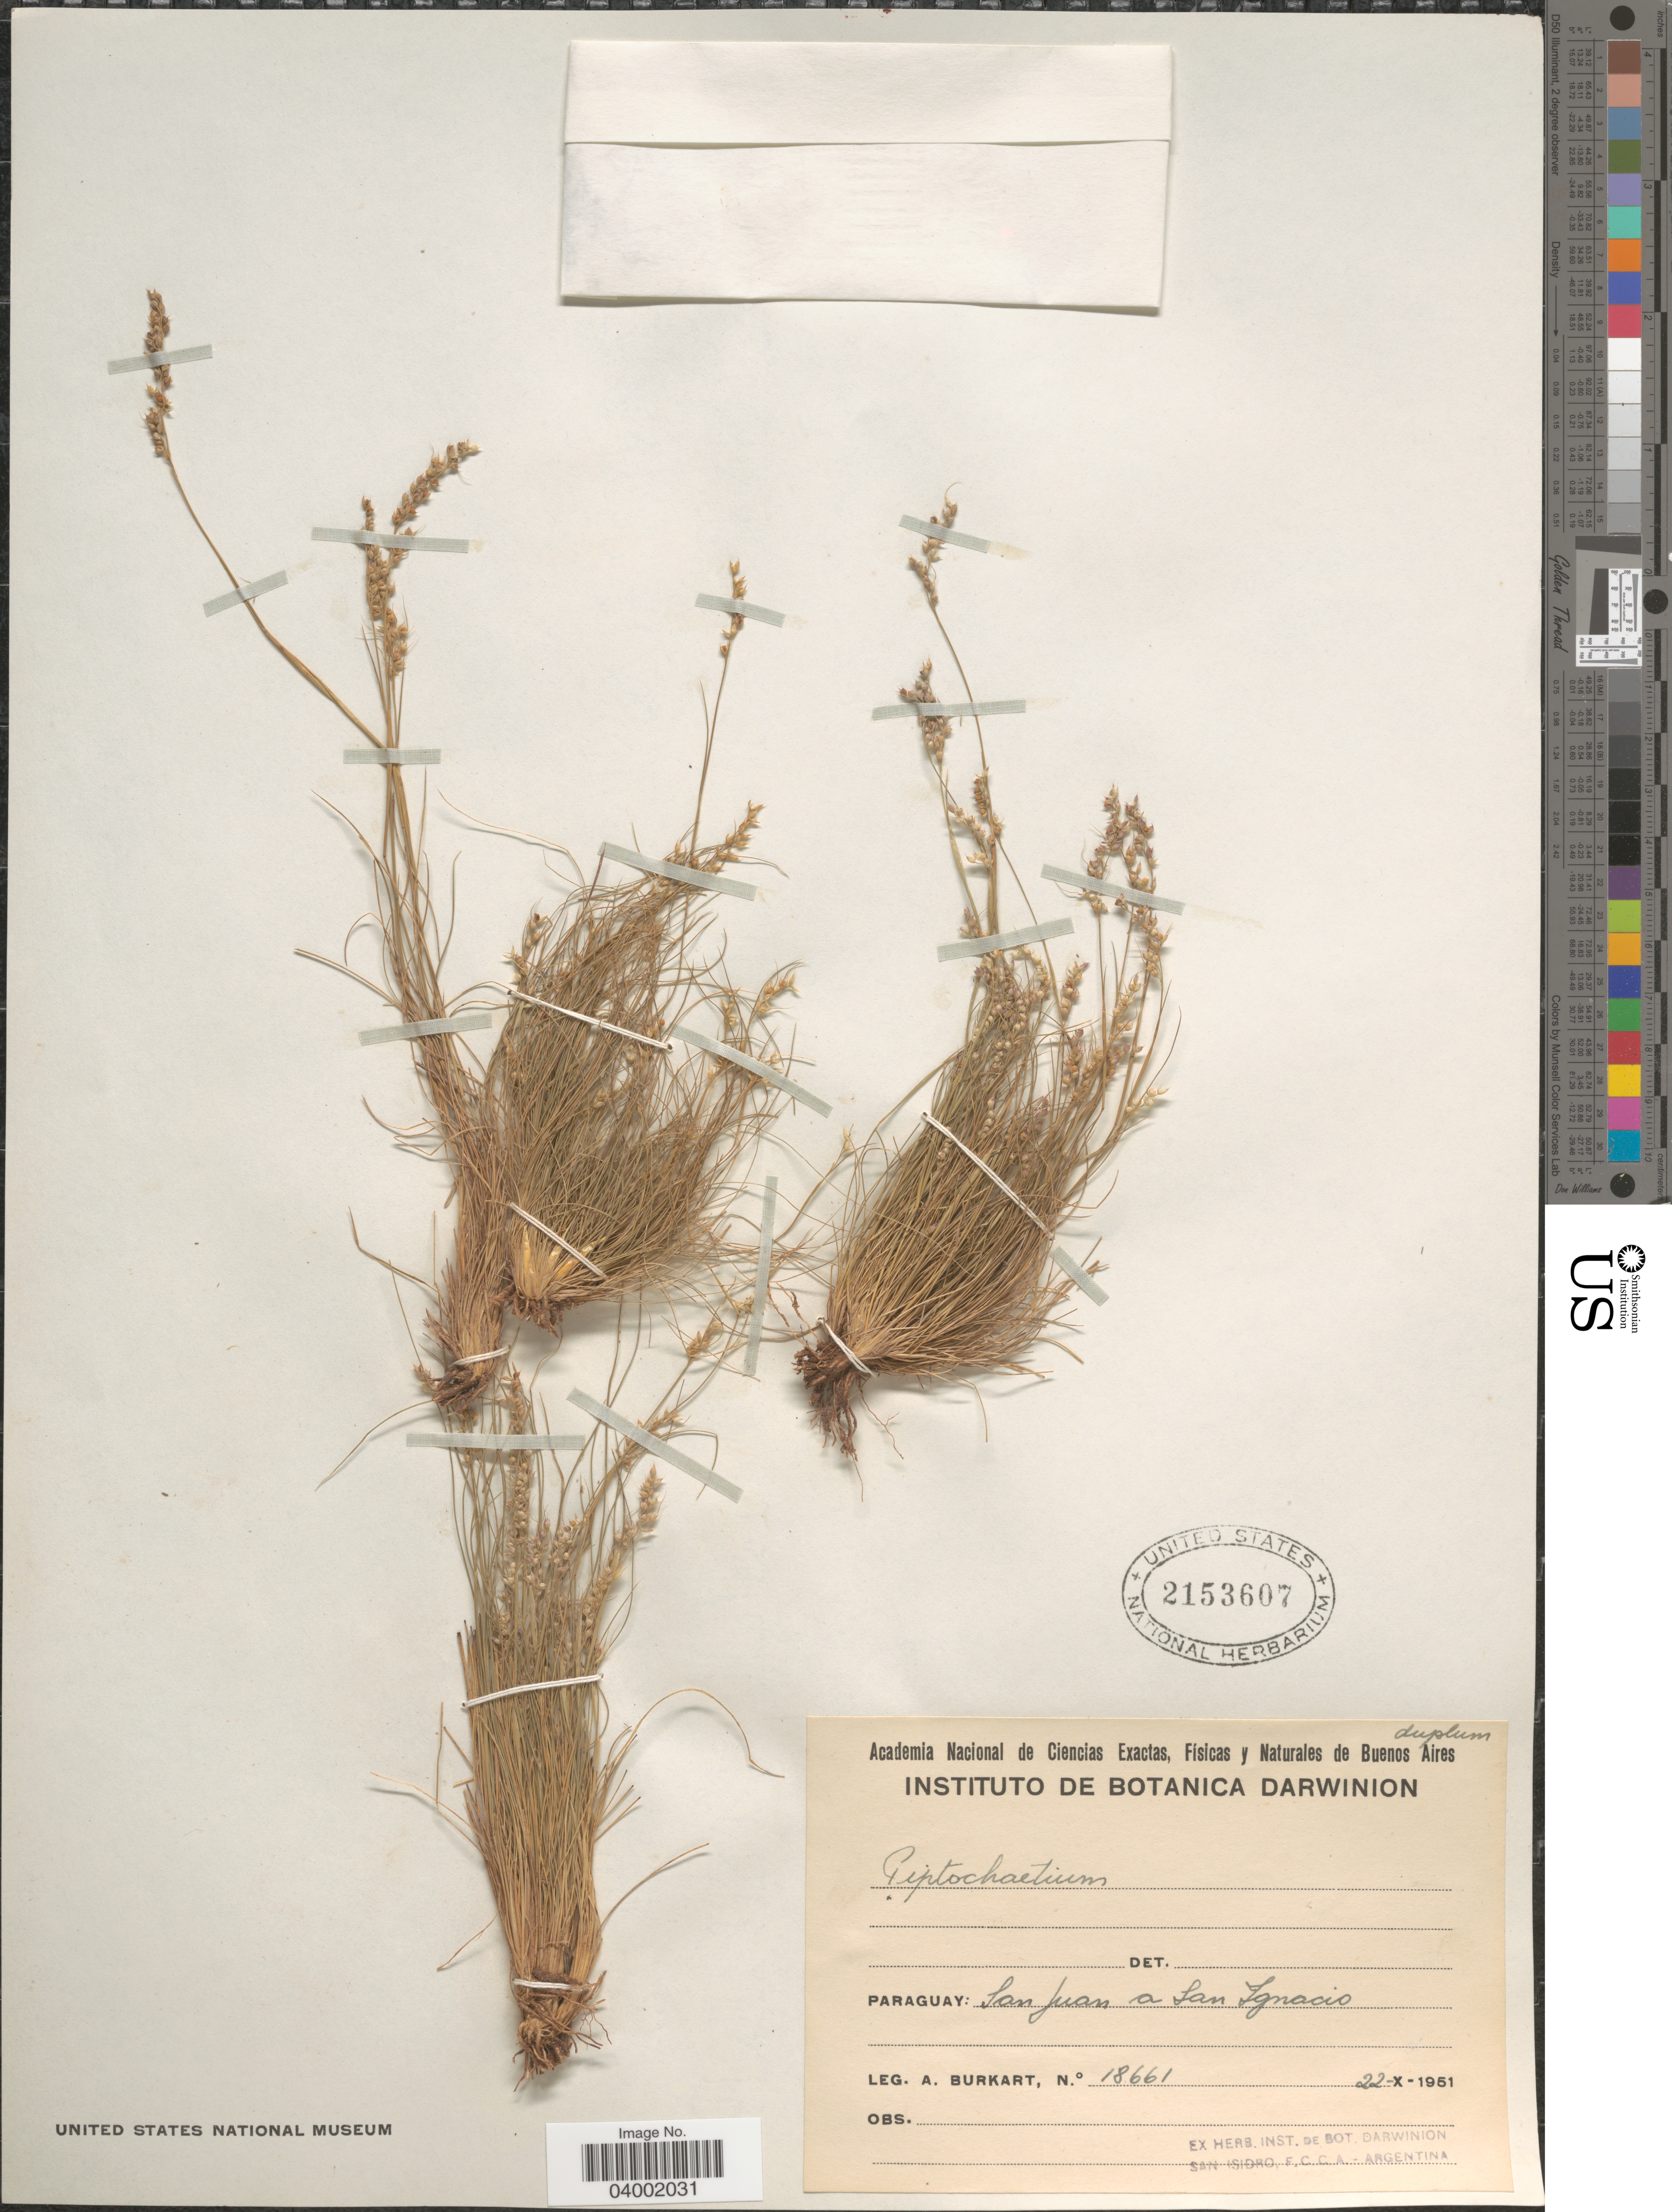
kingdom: Plantae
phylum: Tracheophyta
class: Liliopsida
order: Poales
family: Poaceae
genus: Piptochaetium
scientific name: Piptochaetium panicoides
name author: (Lam.) É. Desv.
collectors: A. E. Burkart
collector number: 18661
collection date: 1951-10-22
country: Paraguay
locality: San Juan a San Ignacio.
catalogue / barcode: US 2153607